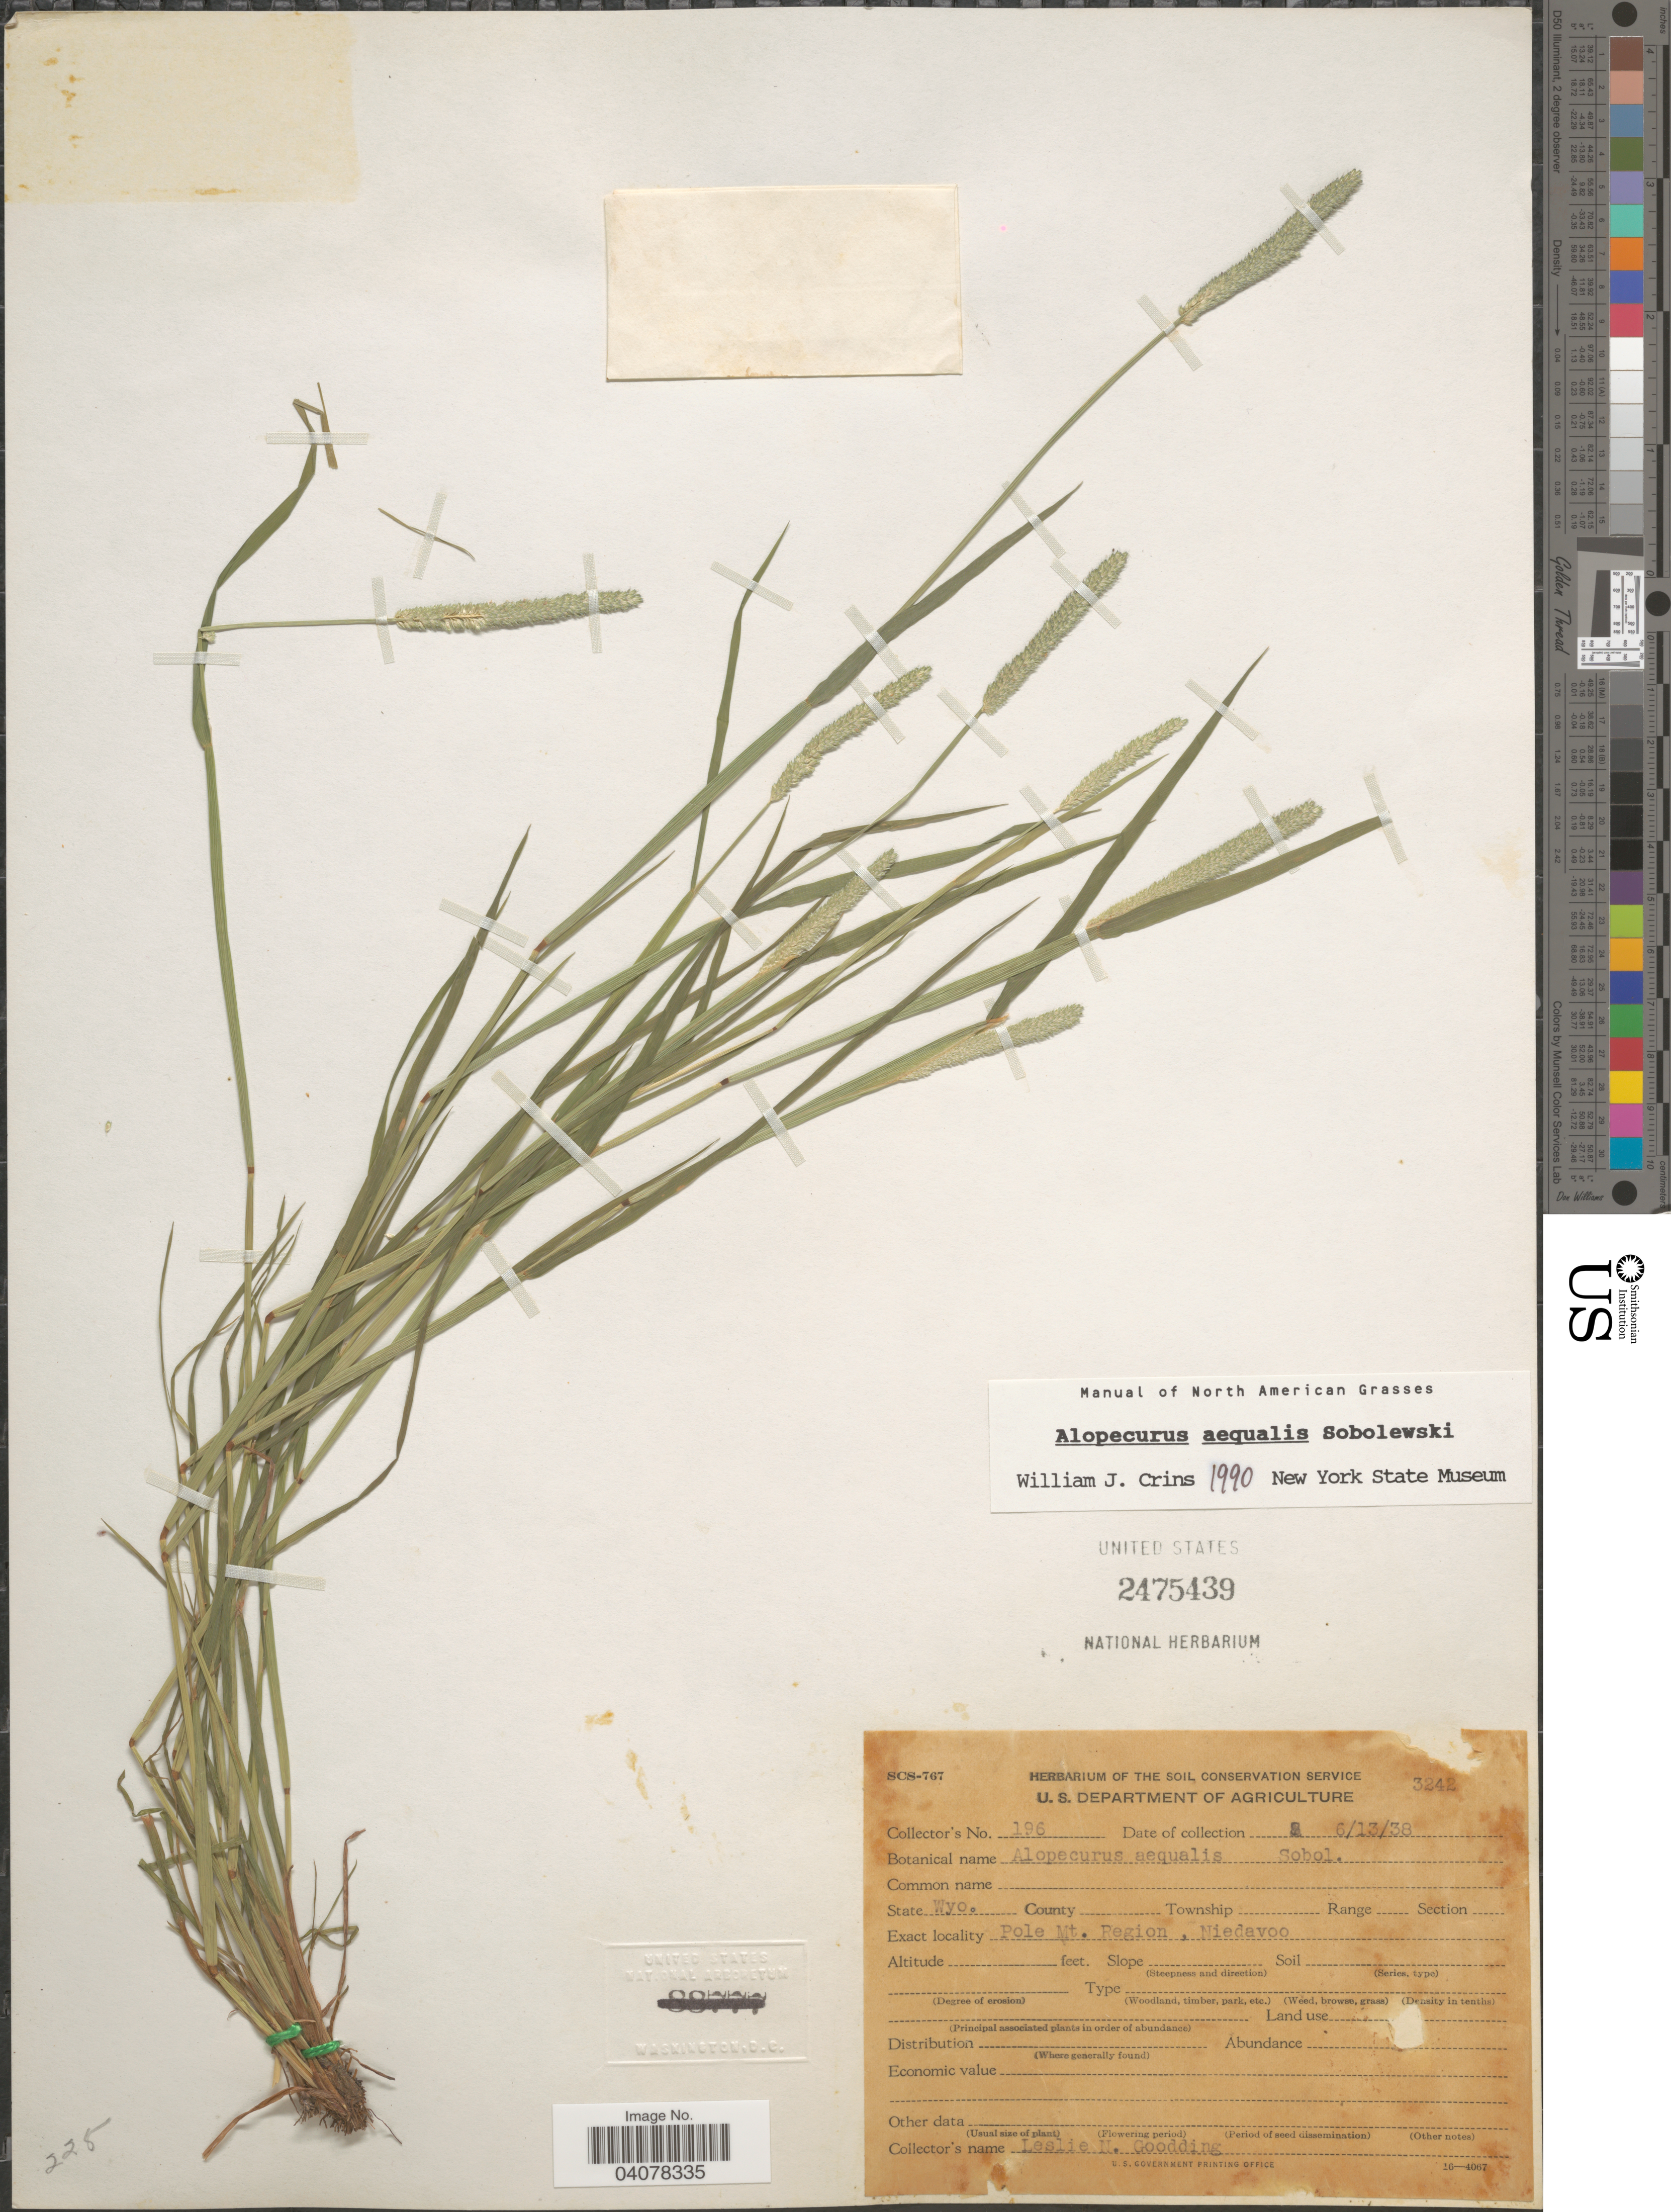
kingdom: Plantae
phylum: Tracheophyta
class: Liliopsida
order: Poales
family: Poaceae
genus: Alopecurus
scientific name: Alopecurus aequalis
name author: Sobol.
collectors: L. N. Goodding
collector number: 196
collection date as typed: Transcribed d/m/y: 13/6/38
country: United States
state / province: Wyoming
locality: Pole Mt. Region, Niedavoo.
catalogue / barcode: US 2475439